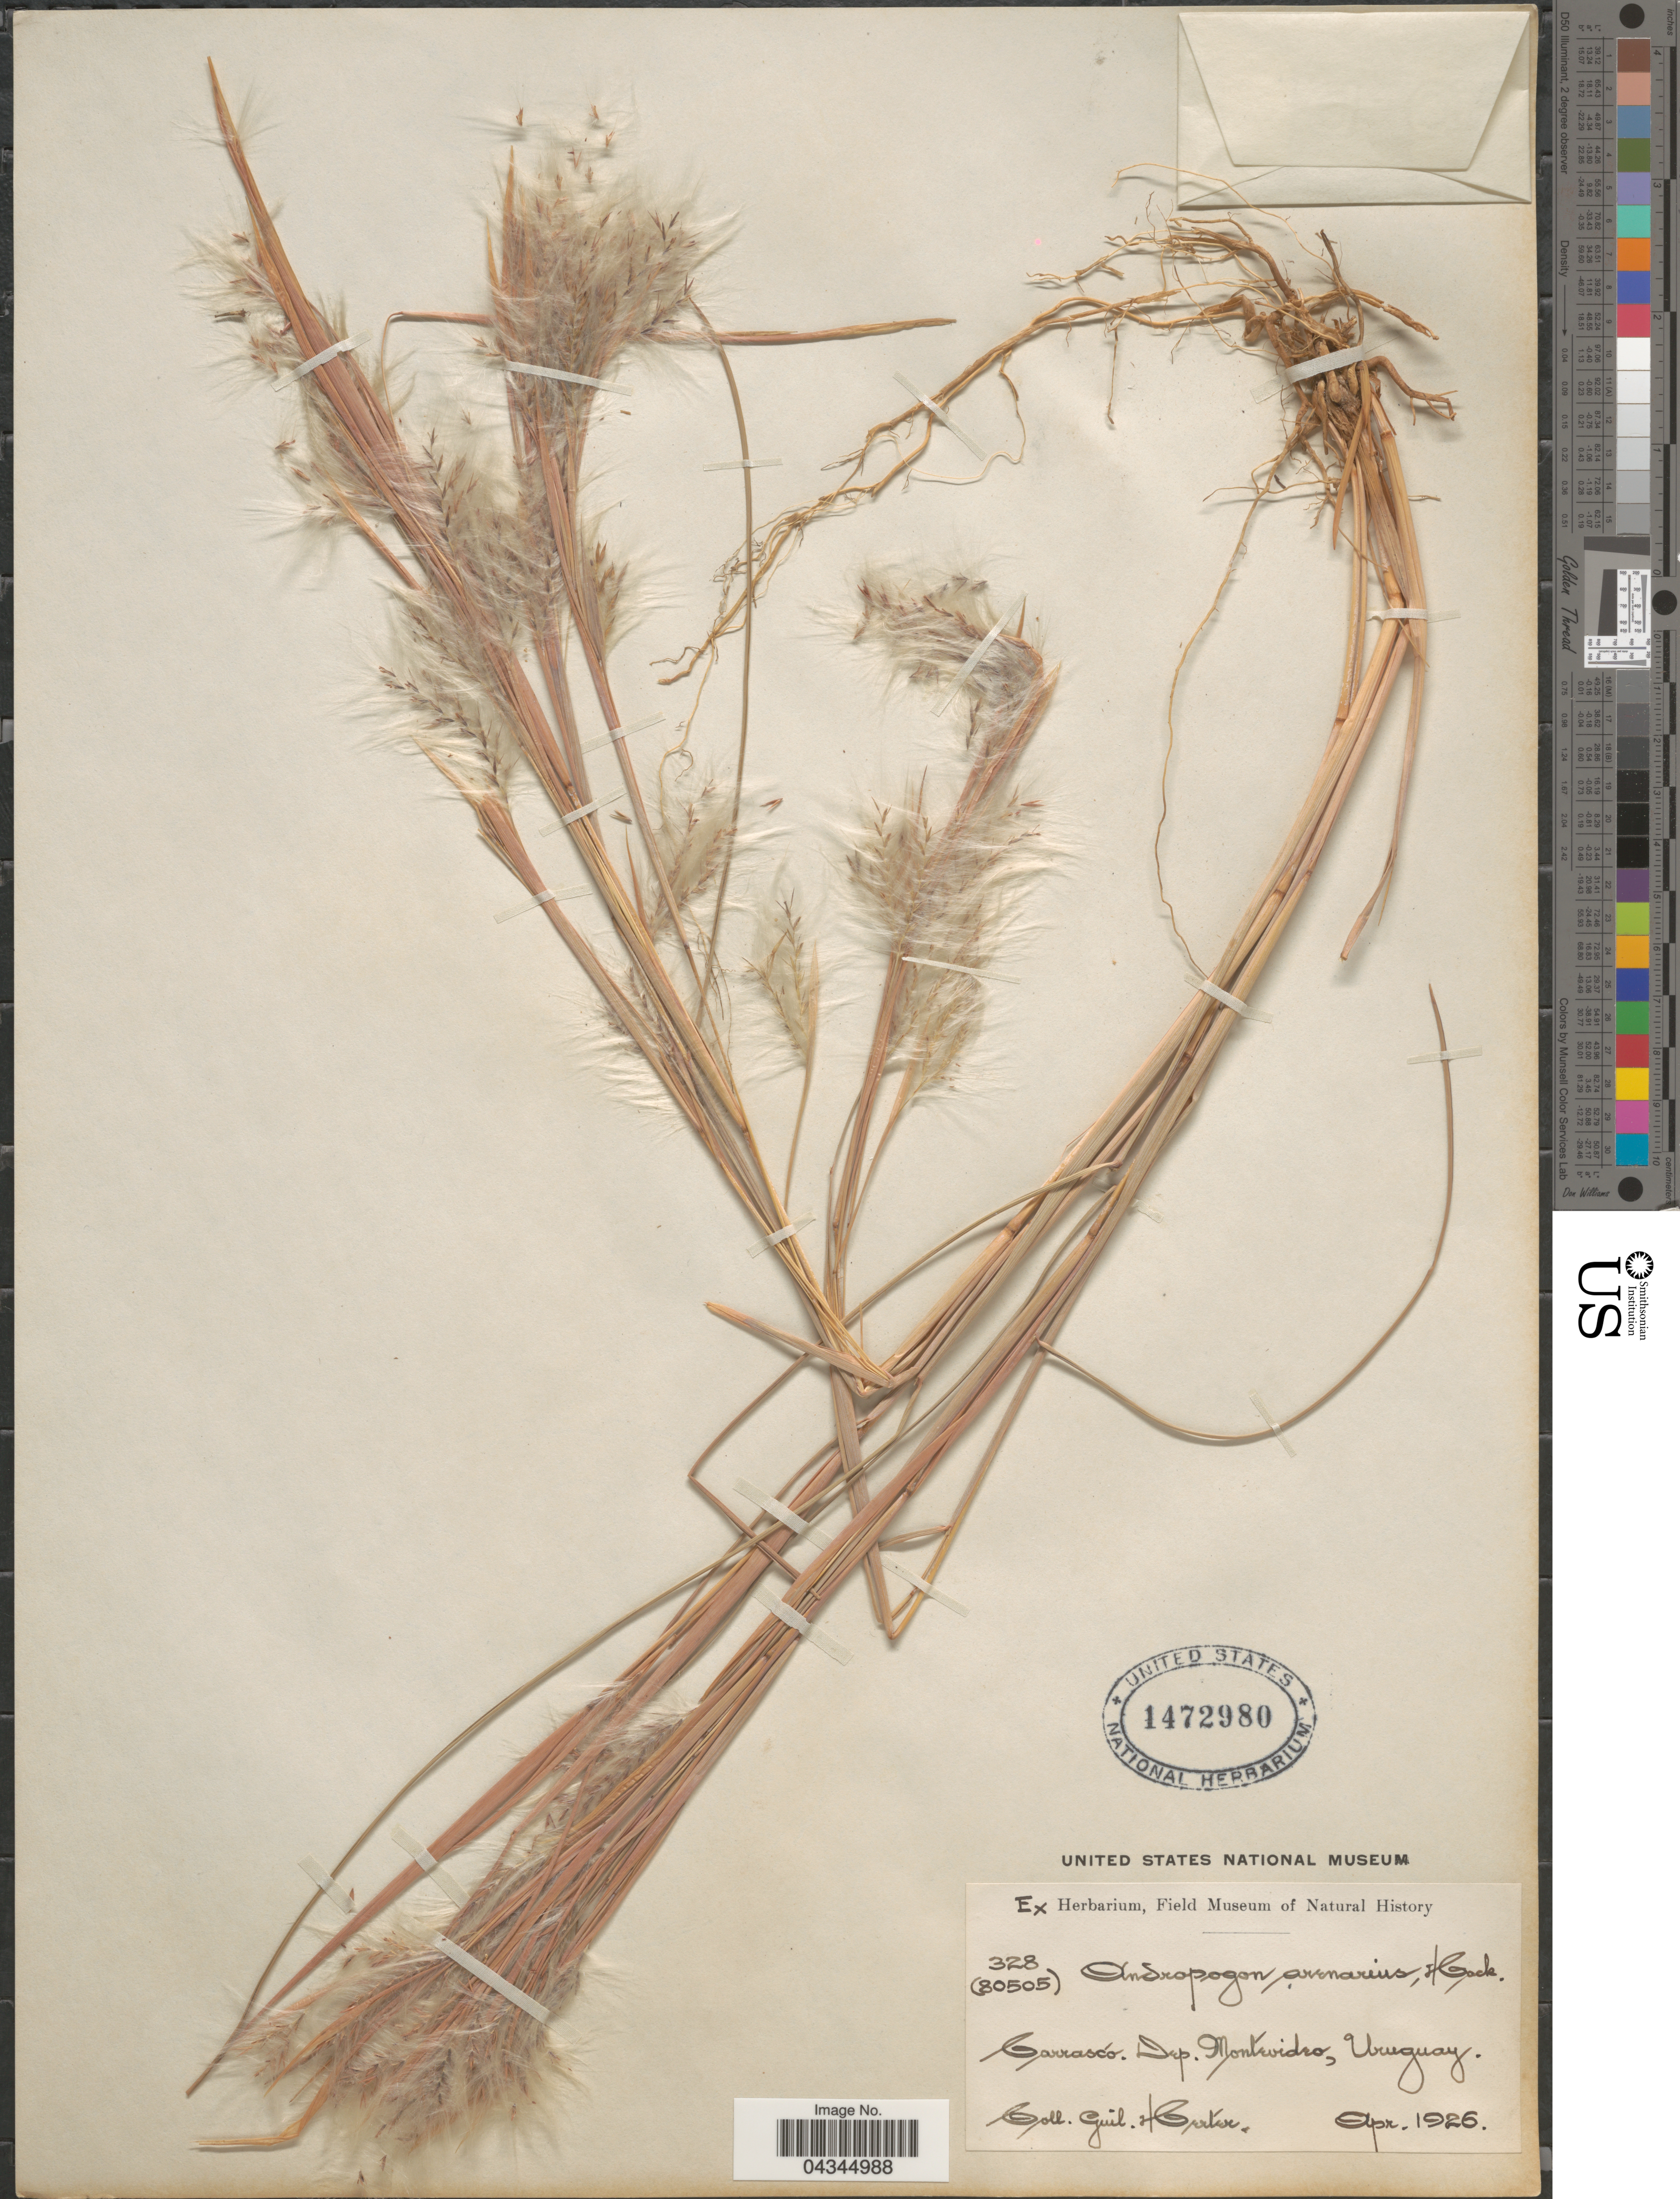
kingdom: Plantae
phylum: Tracheophyta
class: Liliopsida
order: Poales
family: Poaceae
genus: Andropogon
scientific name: Andropogon arenarius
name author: Hack.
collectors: G. Herter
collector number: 328/80505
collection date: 1926-04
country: Uruguay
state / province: Montevideo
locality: Carrascó. Dep. Montevideo.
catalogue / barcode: US 1472980